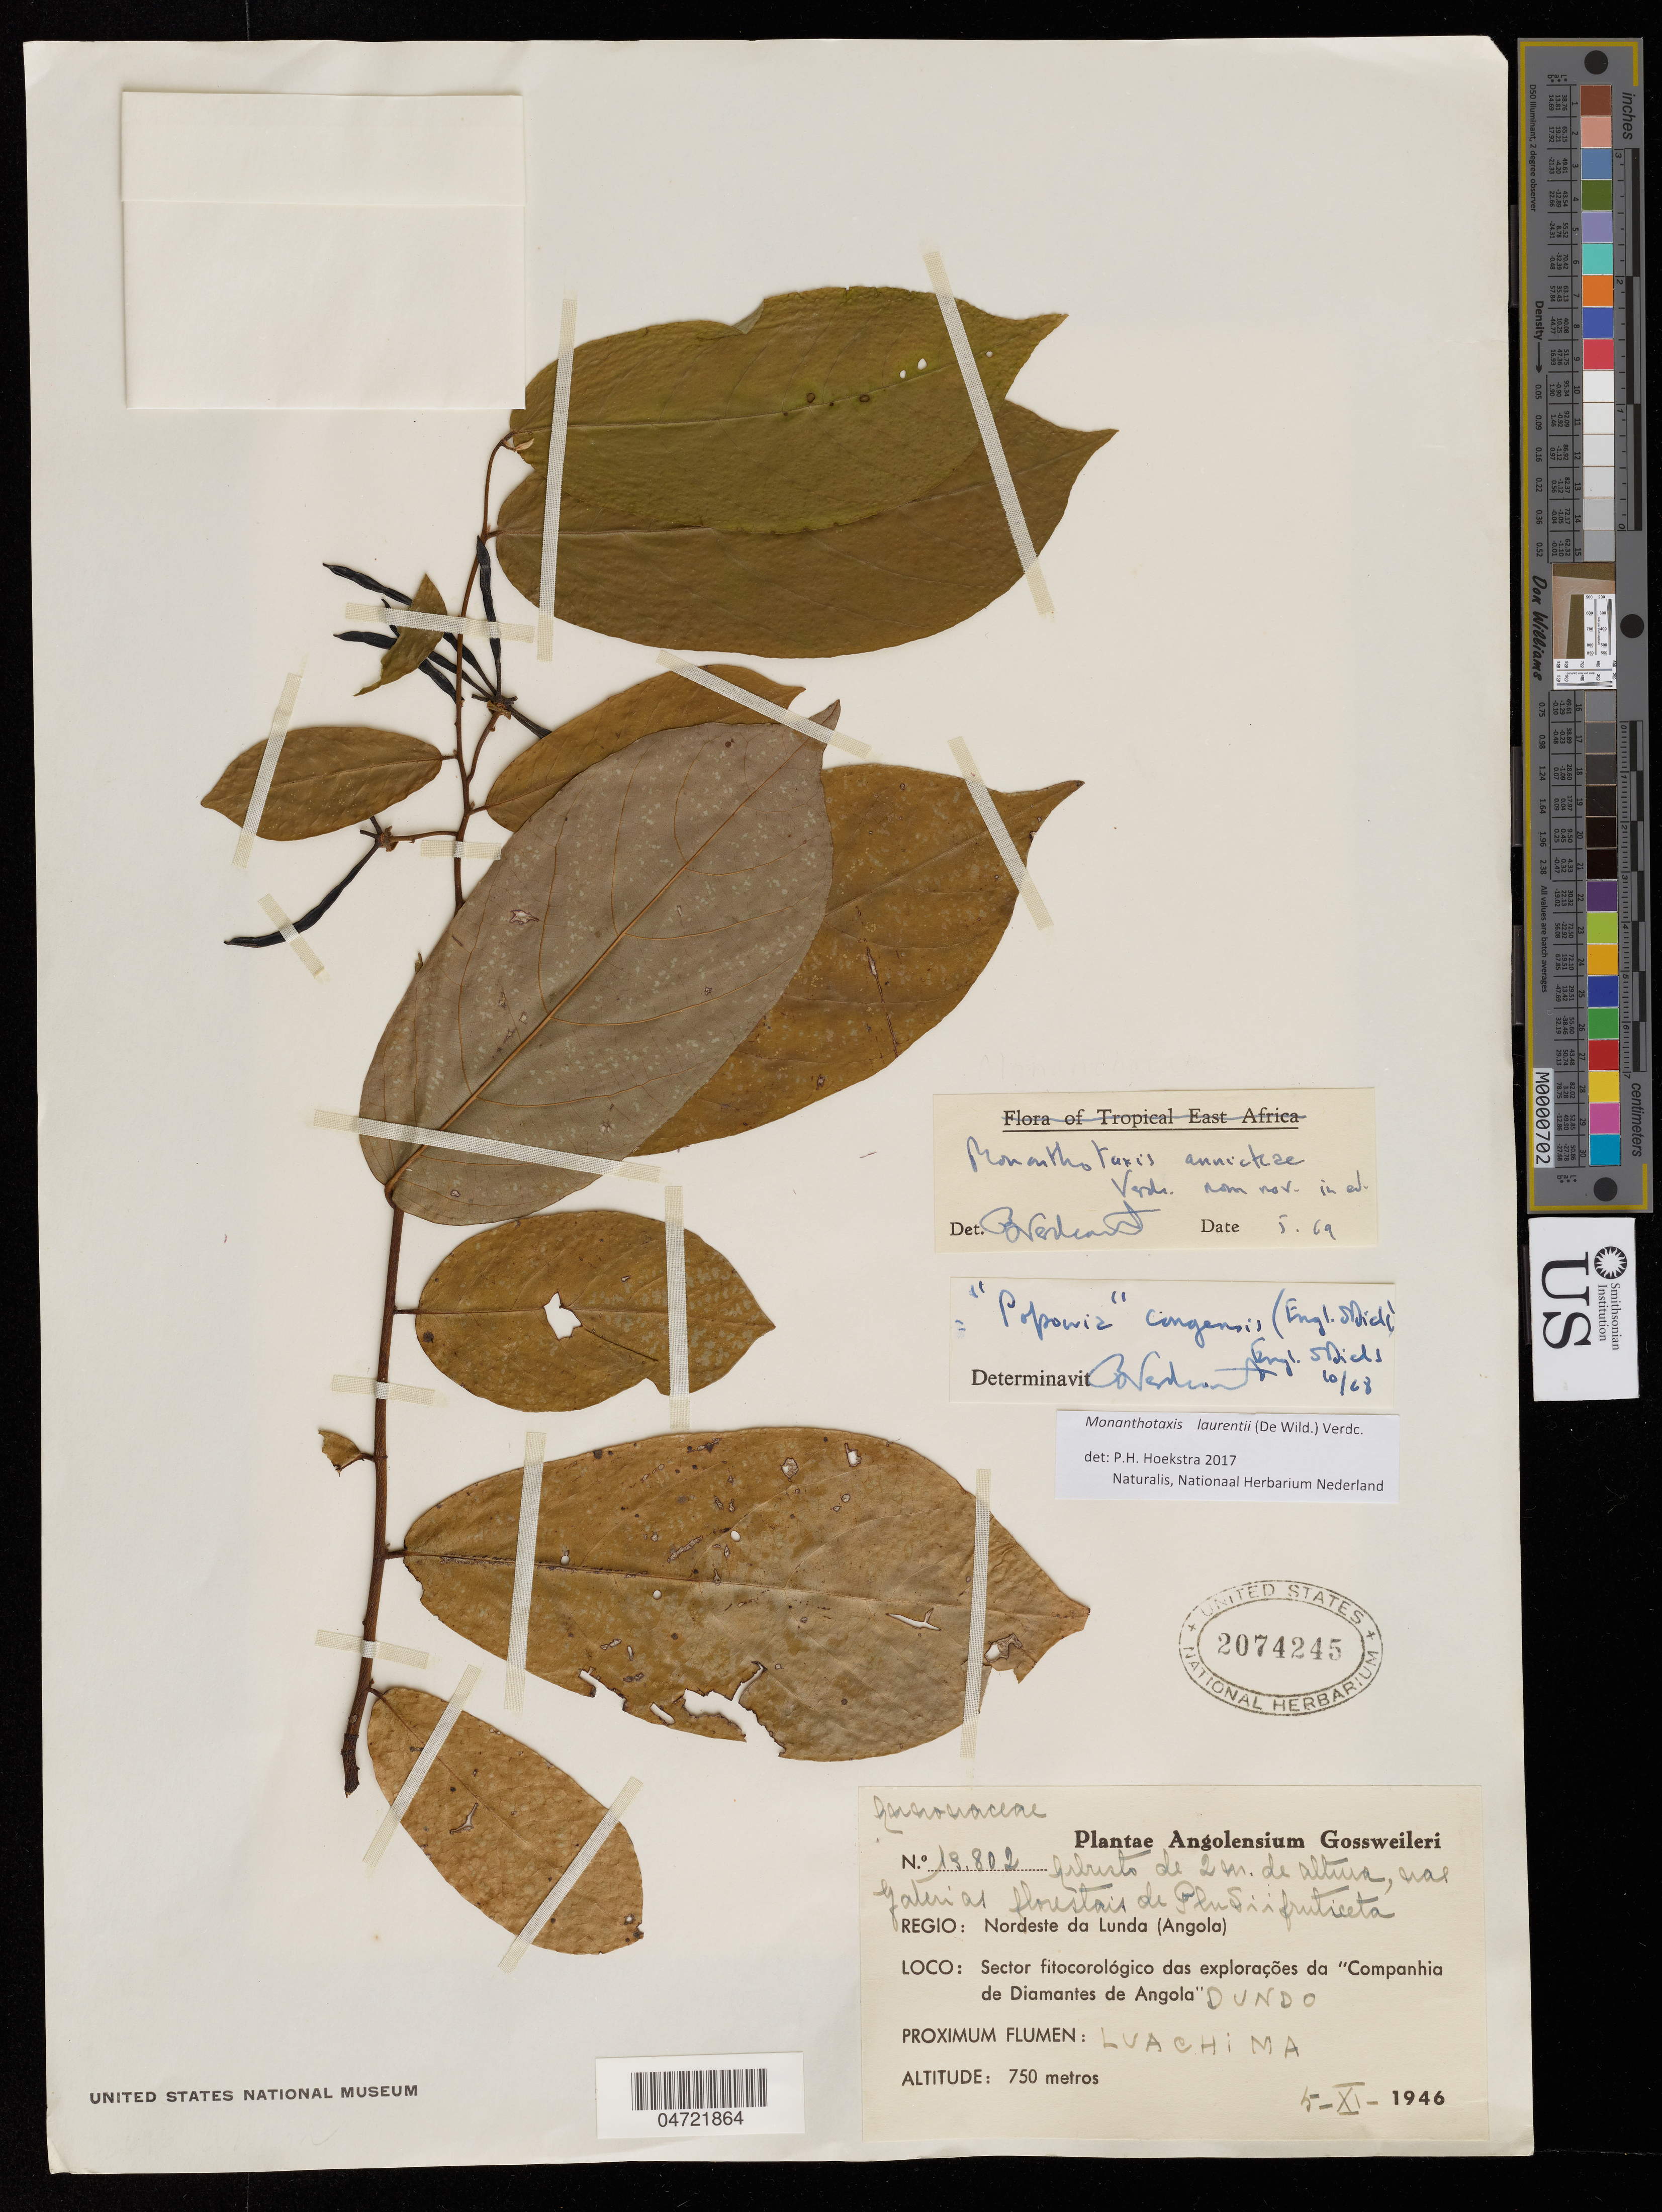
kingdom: Plantae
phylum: Tracheophyta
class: Magnoliopsida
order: Magnoliales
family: Annonaceae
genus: Monanthotaxis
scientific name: Monanthotaxis laurentii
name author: (De Wild.) Verdc.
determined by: Hoekstra, P. H.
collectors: Gossweiler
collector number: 13802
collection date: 1946-11-05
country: Angola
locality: Regio: Nordeste da Lunda (Angola). Sector fitocorologica das exploracoes da "Companhia de Diamantes de Angola", Dundo.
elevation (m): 750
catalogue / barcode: US 2074245